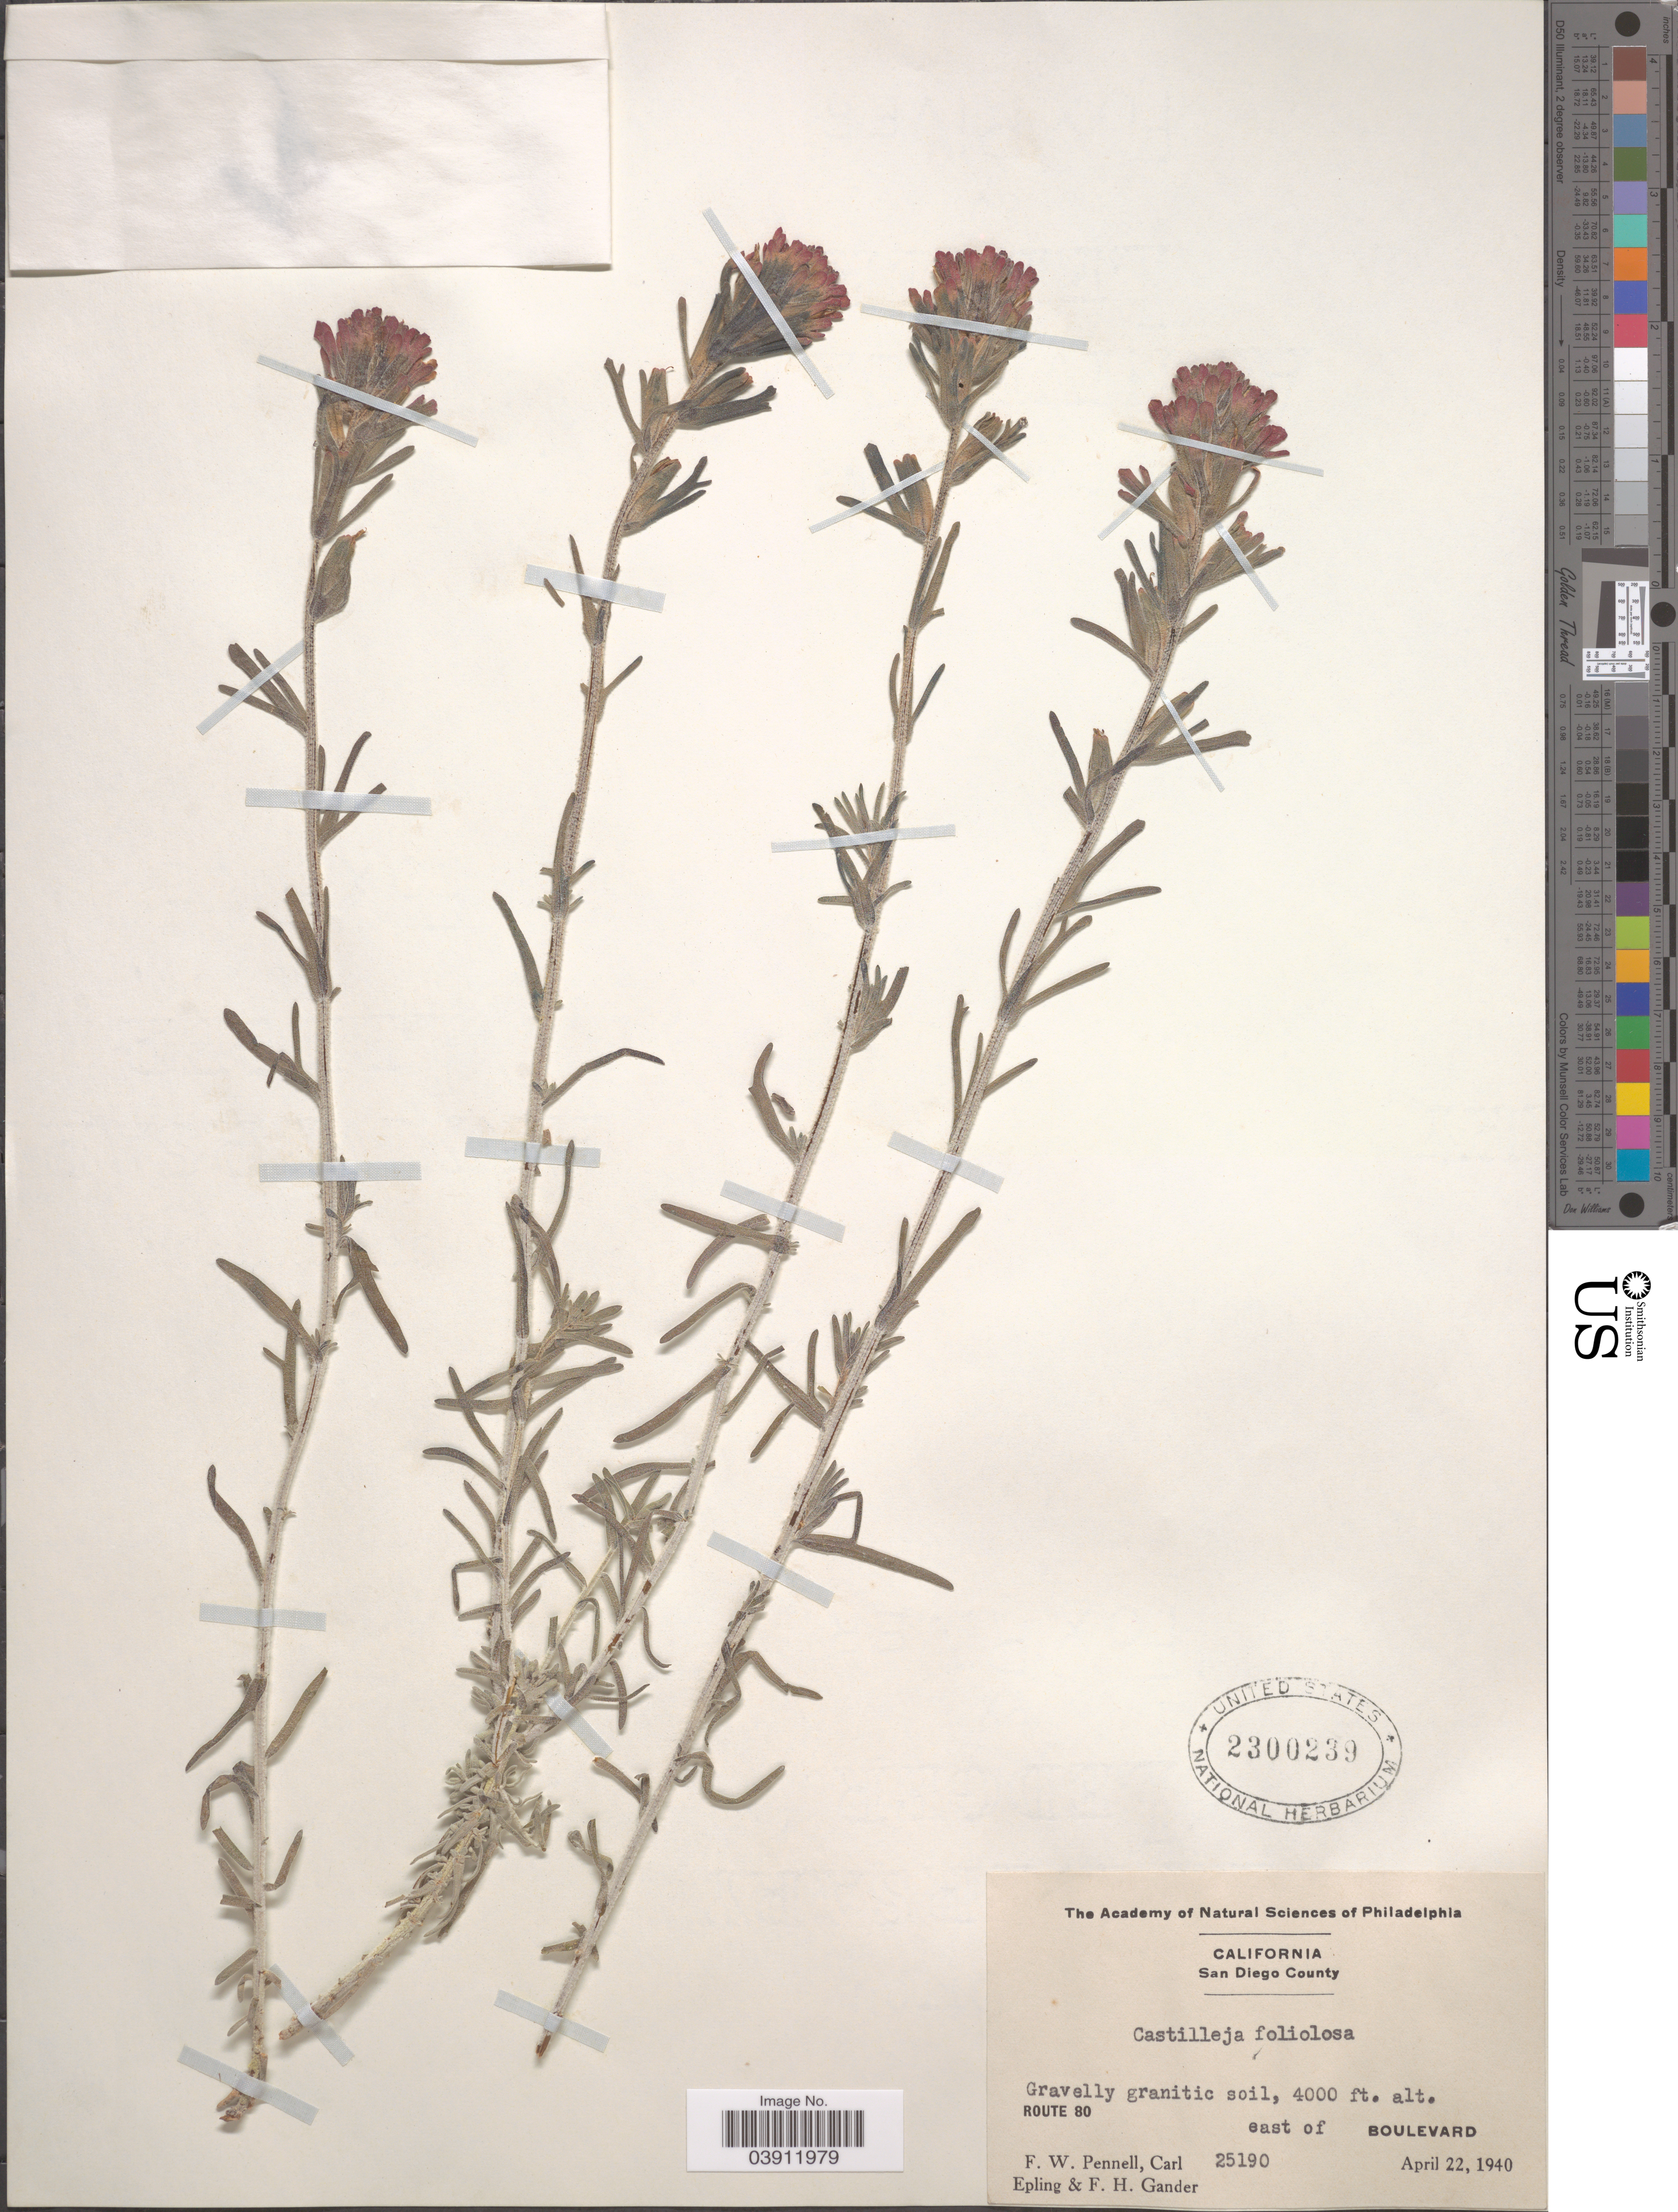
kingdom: Plantae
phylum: Tracheophyta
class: Magnoliopsida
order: Lamiales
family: Orobanchaceae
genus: Castilleja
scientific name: Castilleja foliolosa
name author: Hook. f.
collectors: F. W. Pennell, C. C. Epling & F. Gander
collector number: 25190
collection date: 1940-04-22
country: United States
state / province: California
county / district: San Diego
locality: San Diego County. Route 80, east of Boulevard.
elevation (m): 1219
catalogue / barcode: US 2300239